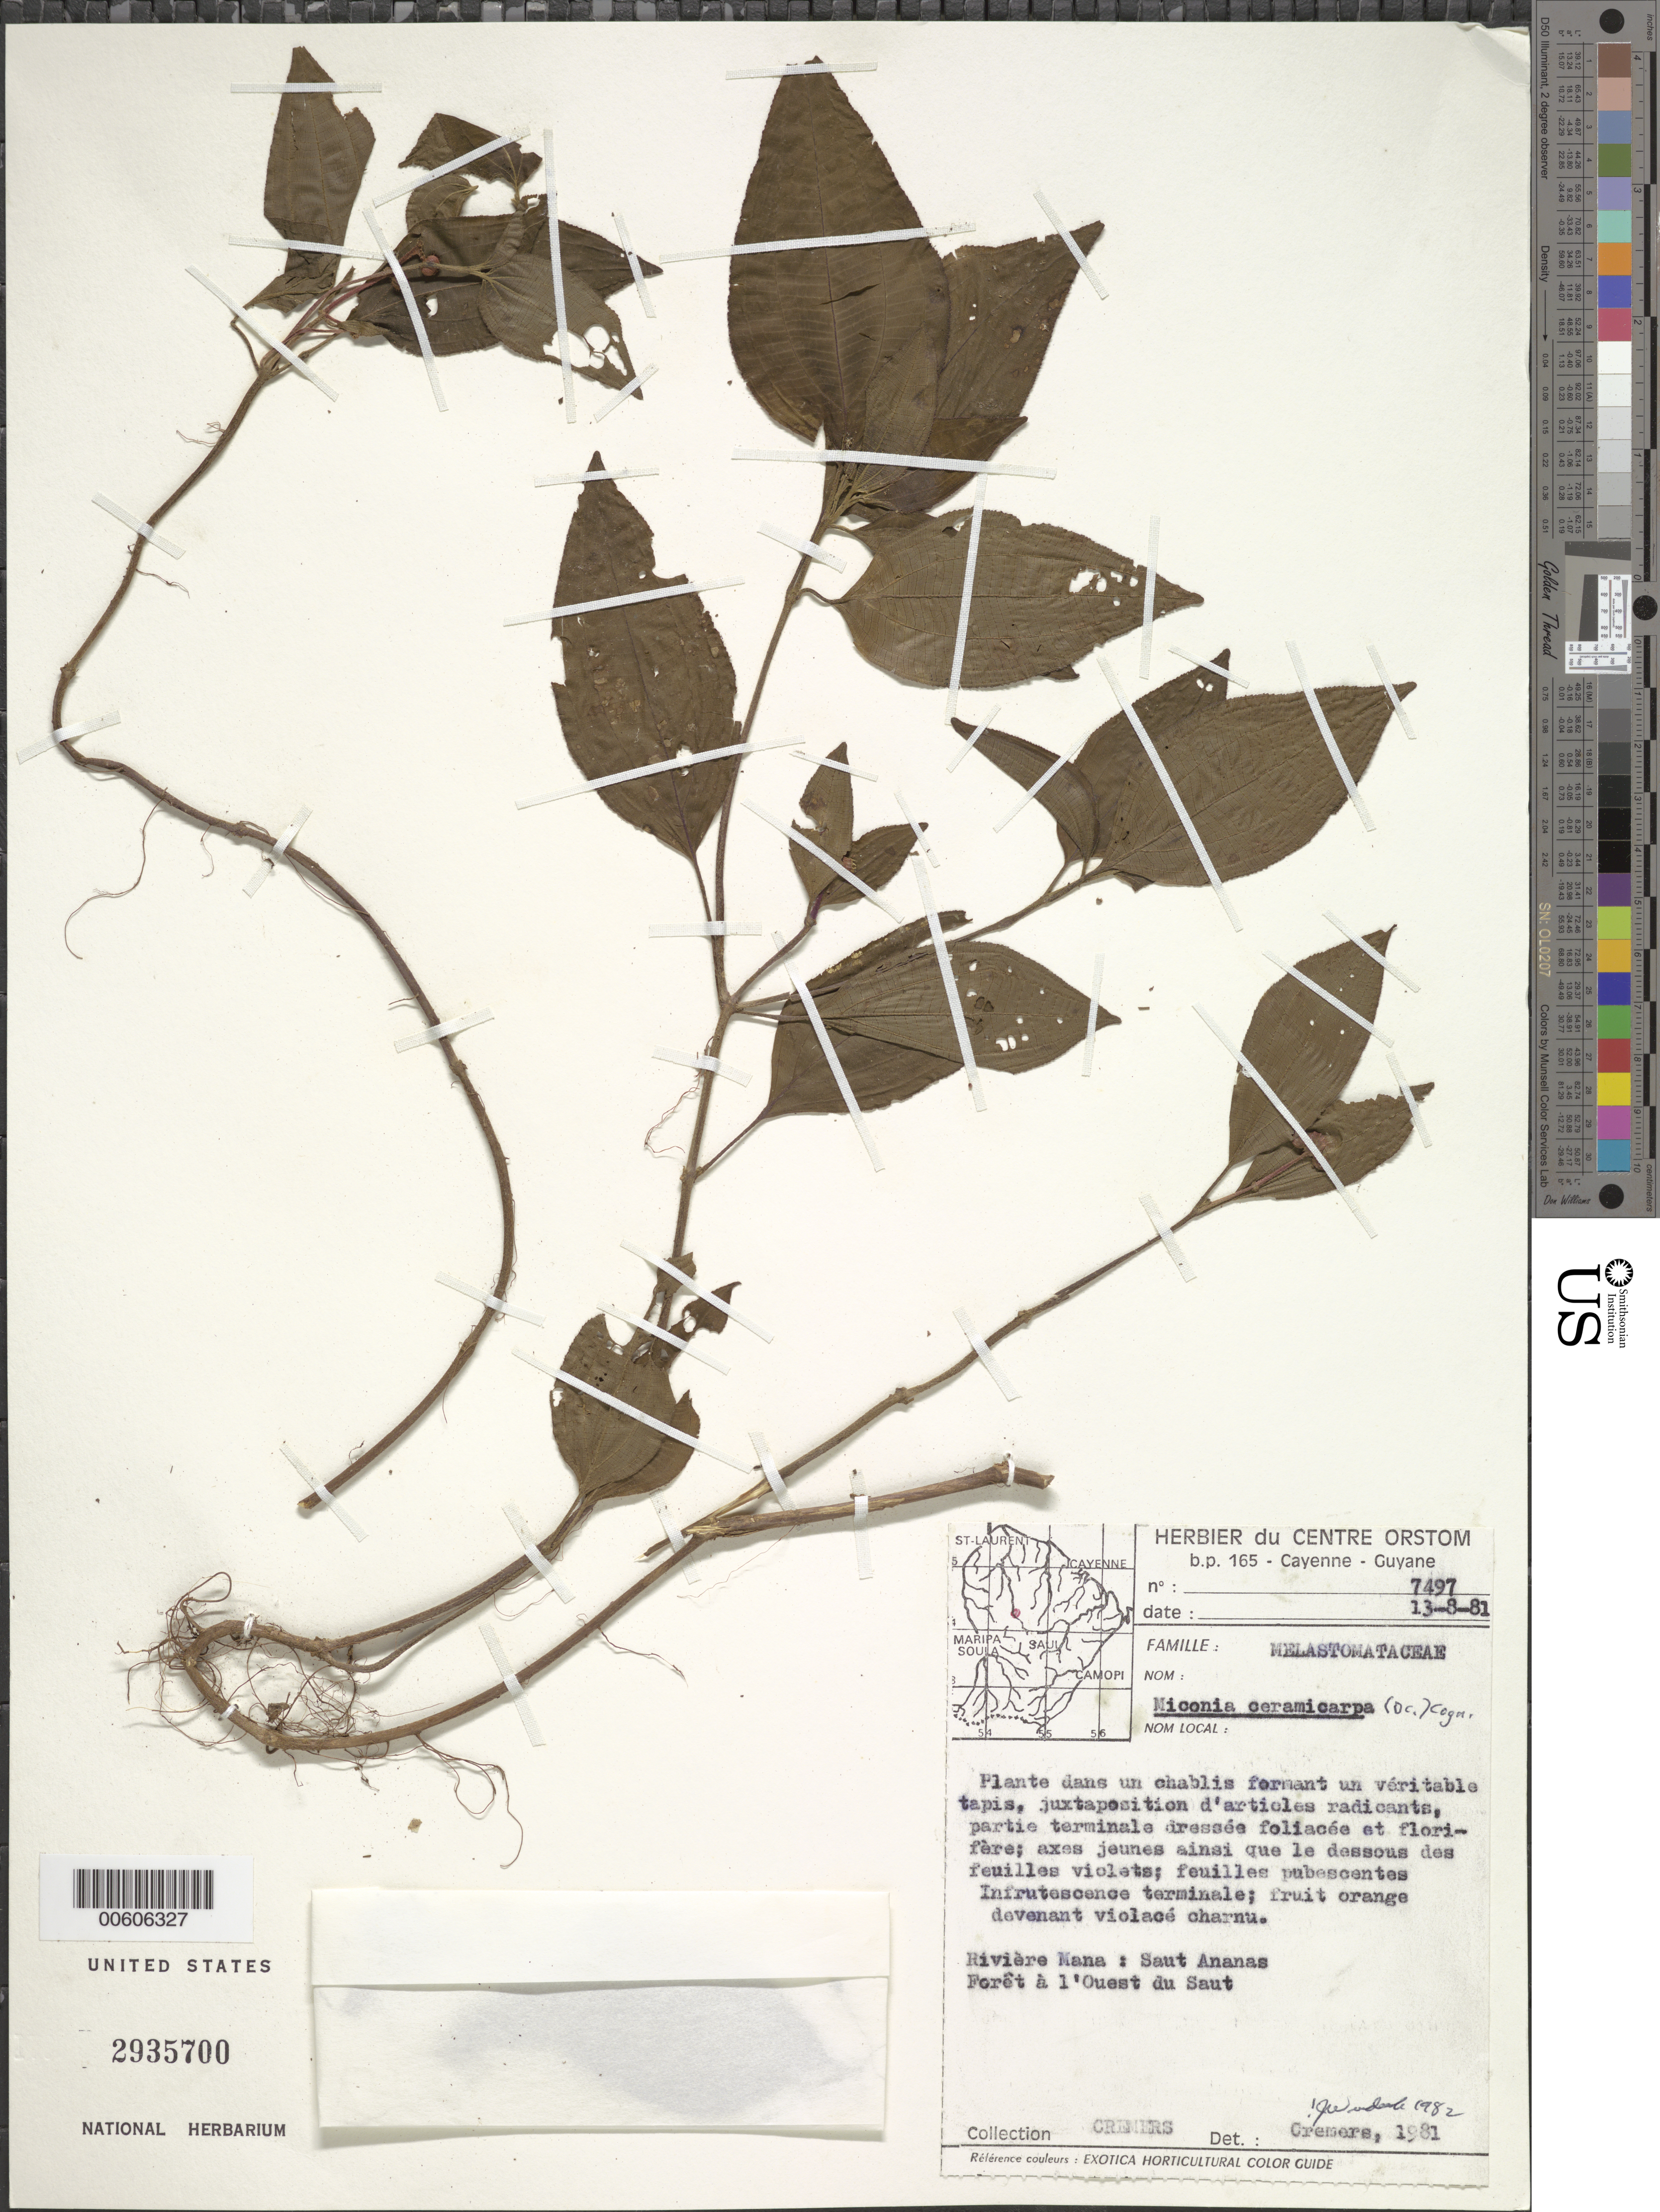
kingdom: Plantae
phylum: Tracheophyta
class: Magnoliopsida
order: Myrtales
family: Melastomataceae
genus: Miconia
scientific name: Miconia ceramicarpa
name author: (DC.) Cogn.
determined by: Wurdack, John J., (US), US (UNITED STATES)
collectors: G. Cremers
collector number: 7497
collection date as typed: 13-Aug-81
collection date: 1981-08-13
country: French Guiana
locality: Saut Ananas - Bassin de la Mana - Haute Riv. Mana; a l'Ouest du Saut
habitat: Dans un chablis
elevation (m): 280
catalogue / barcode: US 2935700